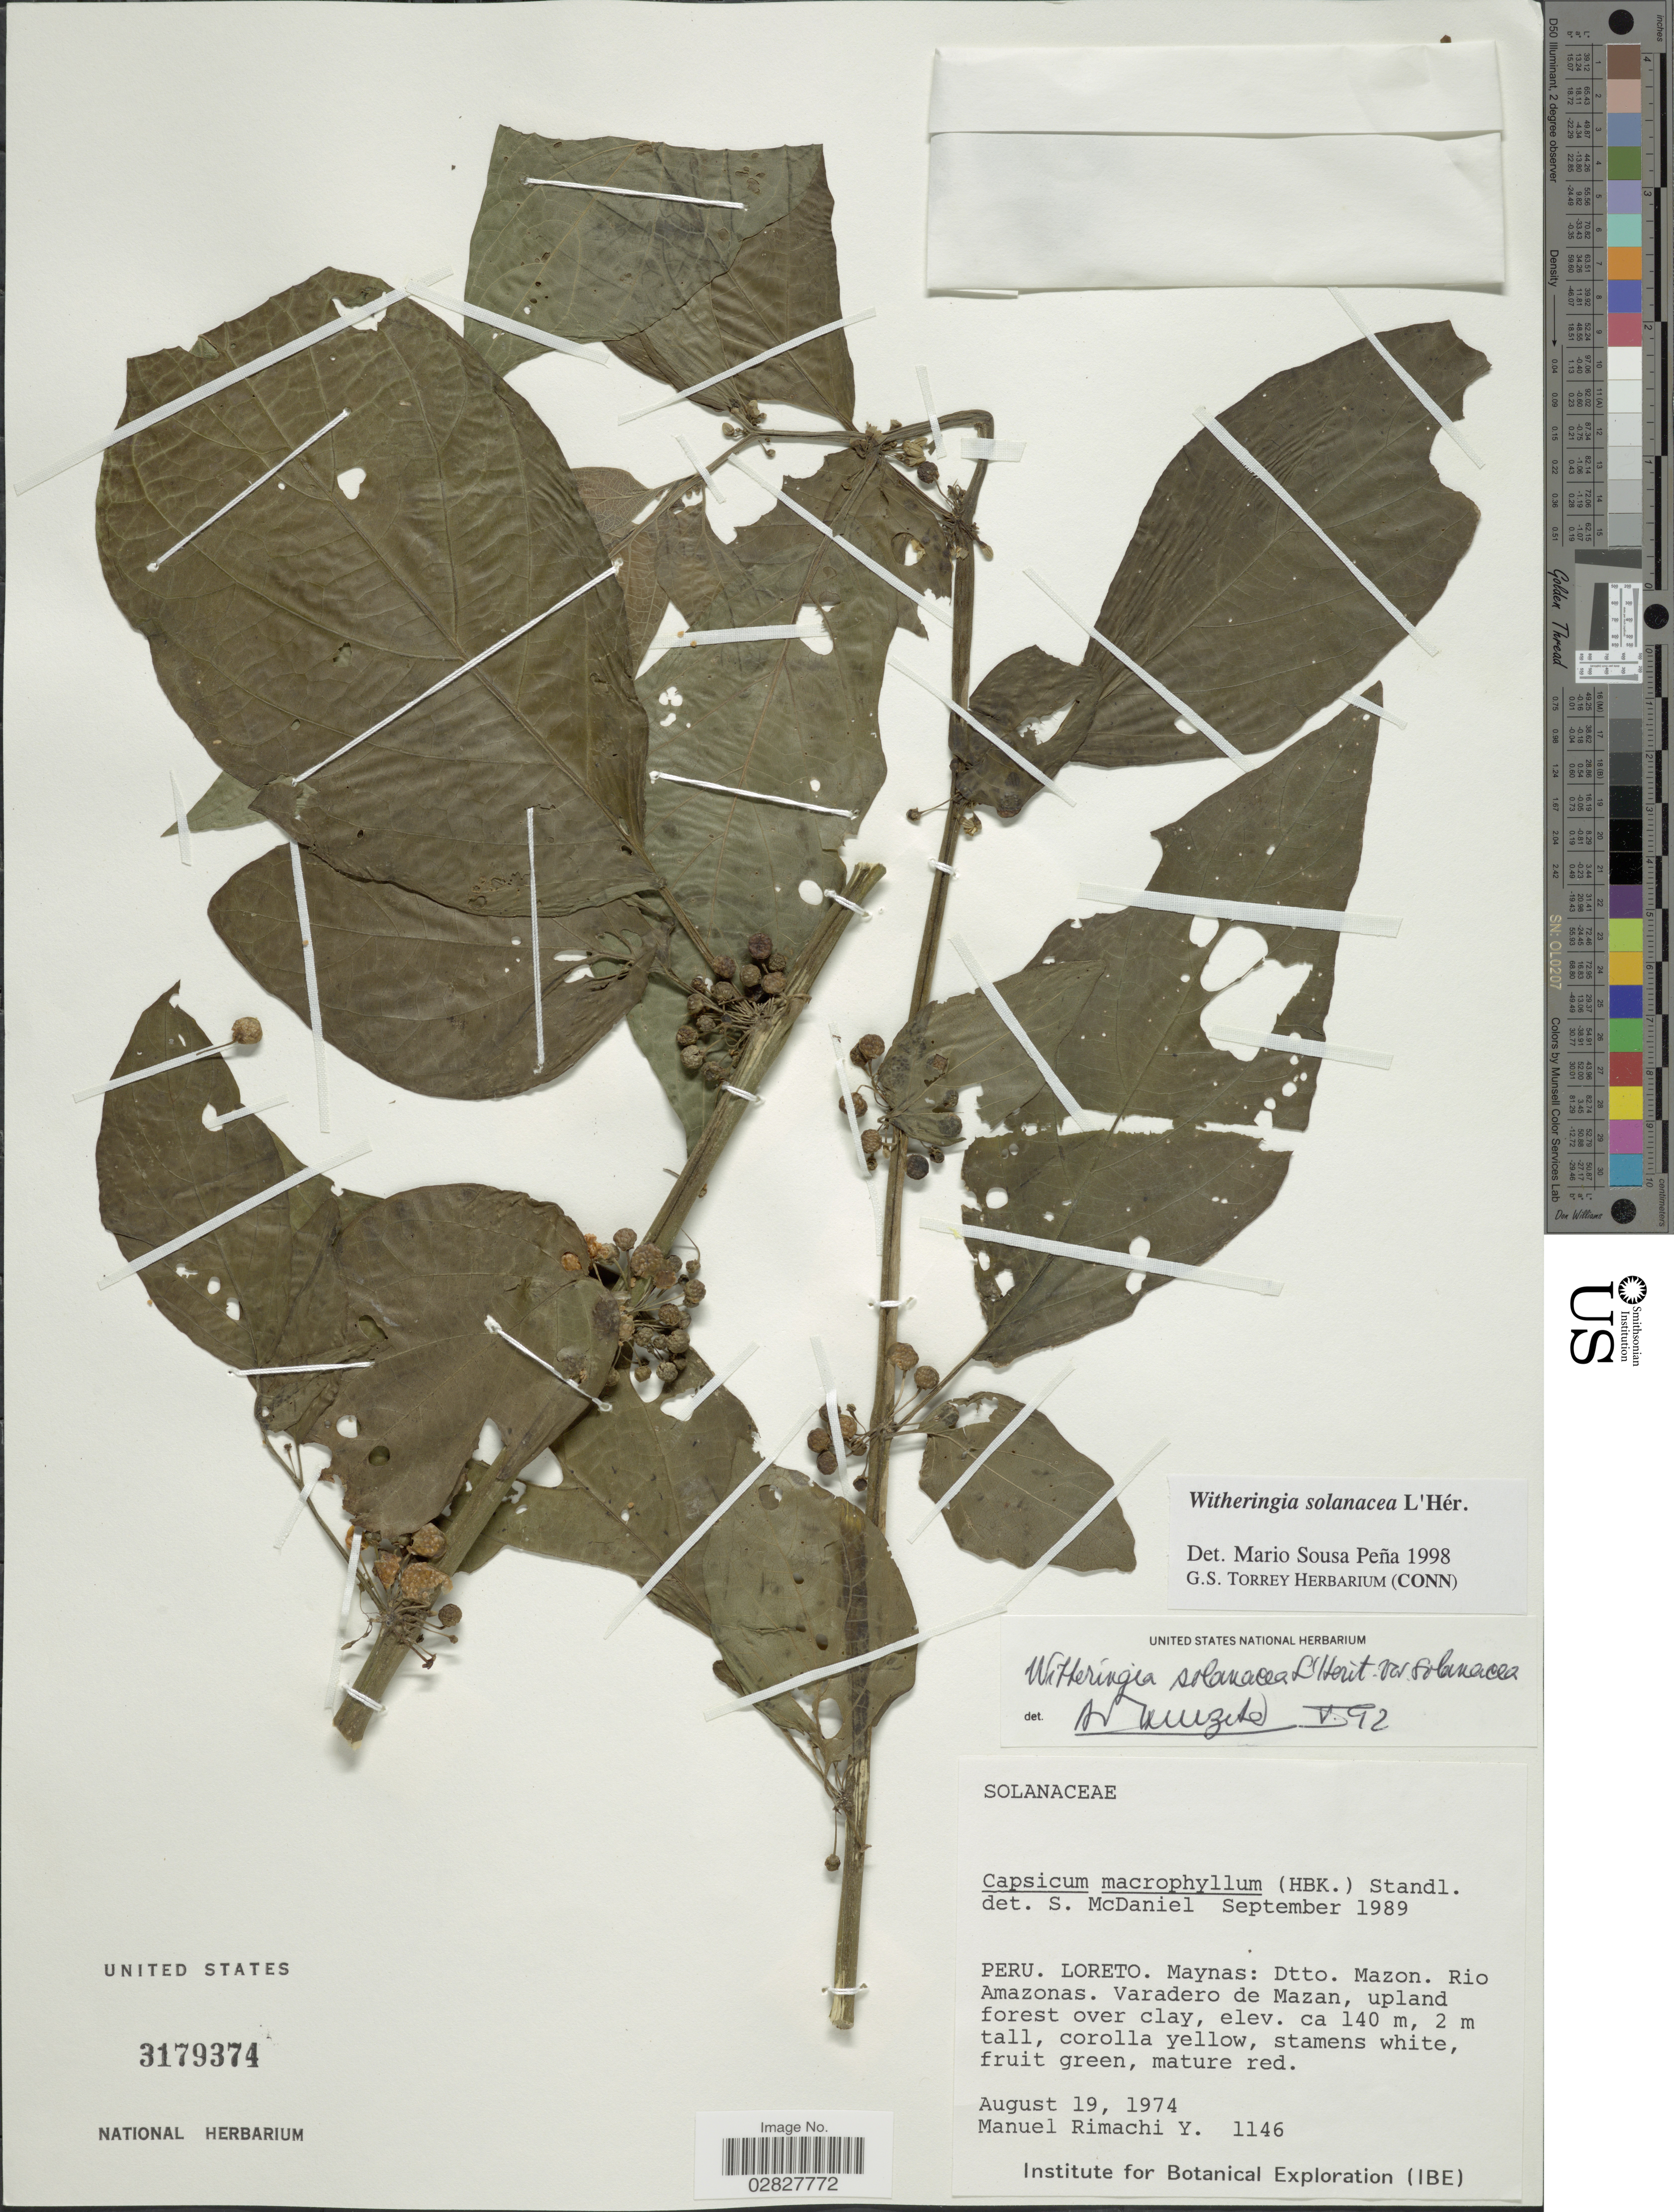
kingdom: Plantae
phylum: Tracheophyta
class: Magnoliopsida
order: Solanales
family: Solanaceae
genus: Witheringia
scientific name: Witheringia solanacea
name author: L'Hér.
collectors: M. Rimachi Y.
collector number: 1146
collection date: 1974-08-19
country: Peru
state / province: Loreto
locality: Maynas: Dtto. Mazon. Rio Amazonas. Varadero de Mazan, upland forest over clay.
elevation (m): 140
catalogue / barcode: US 3179374